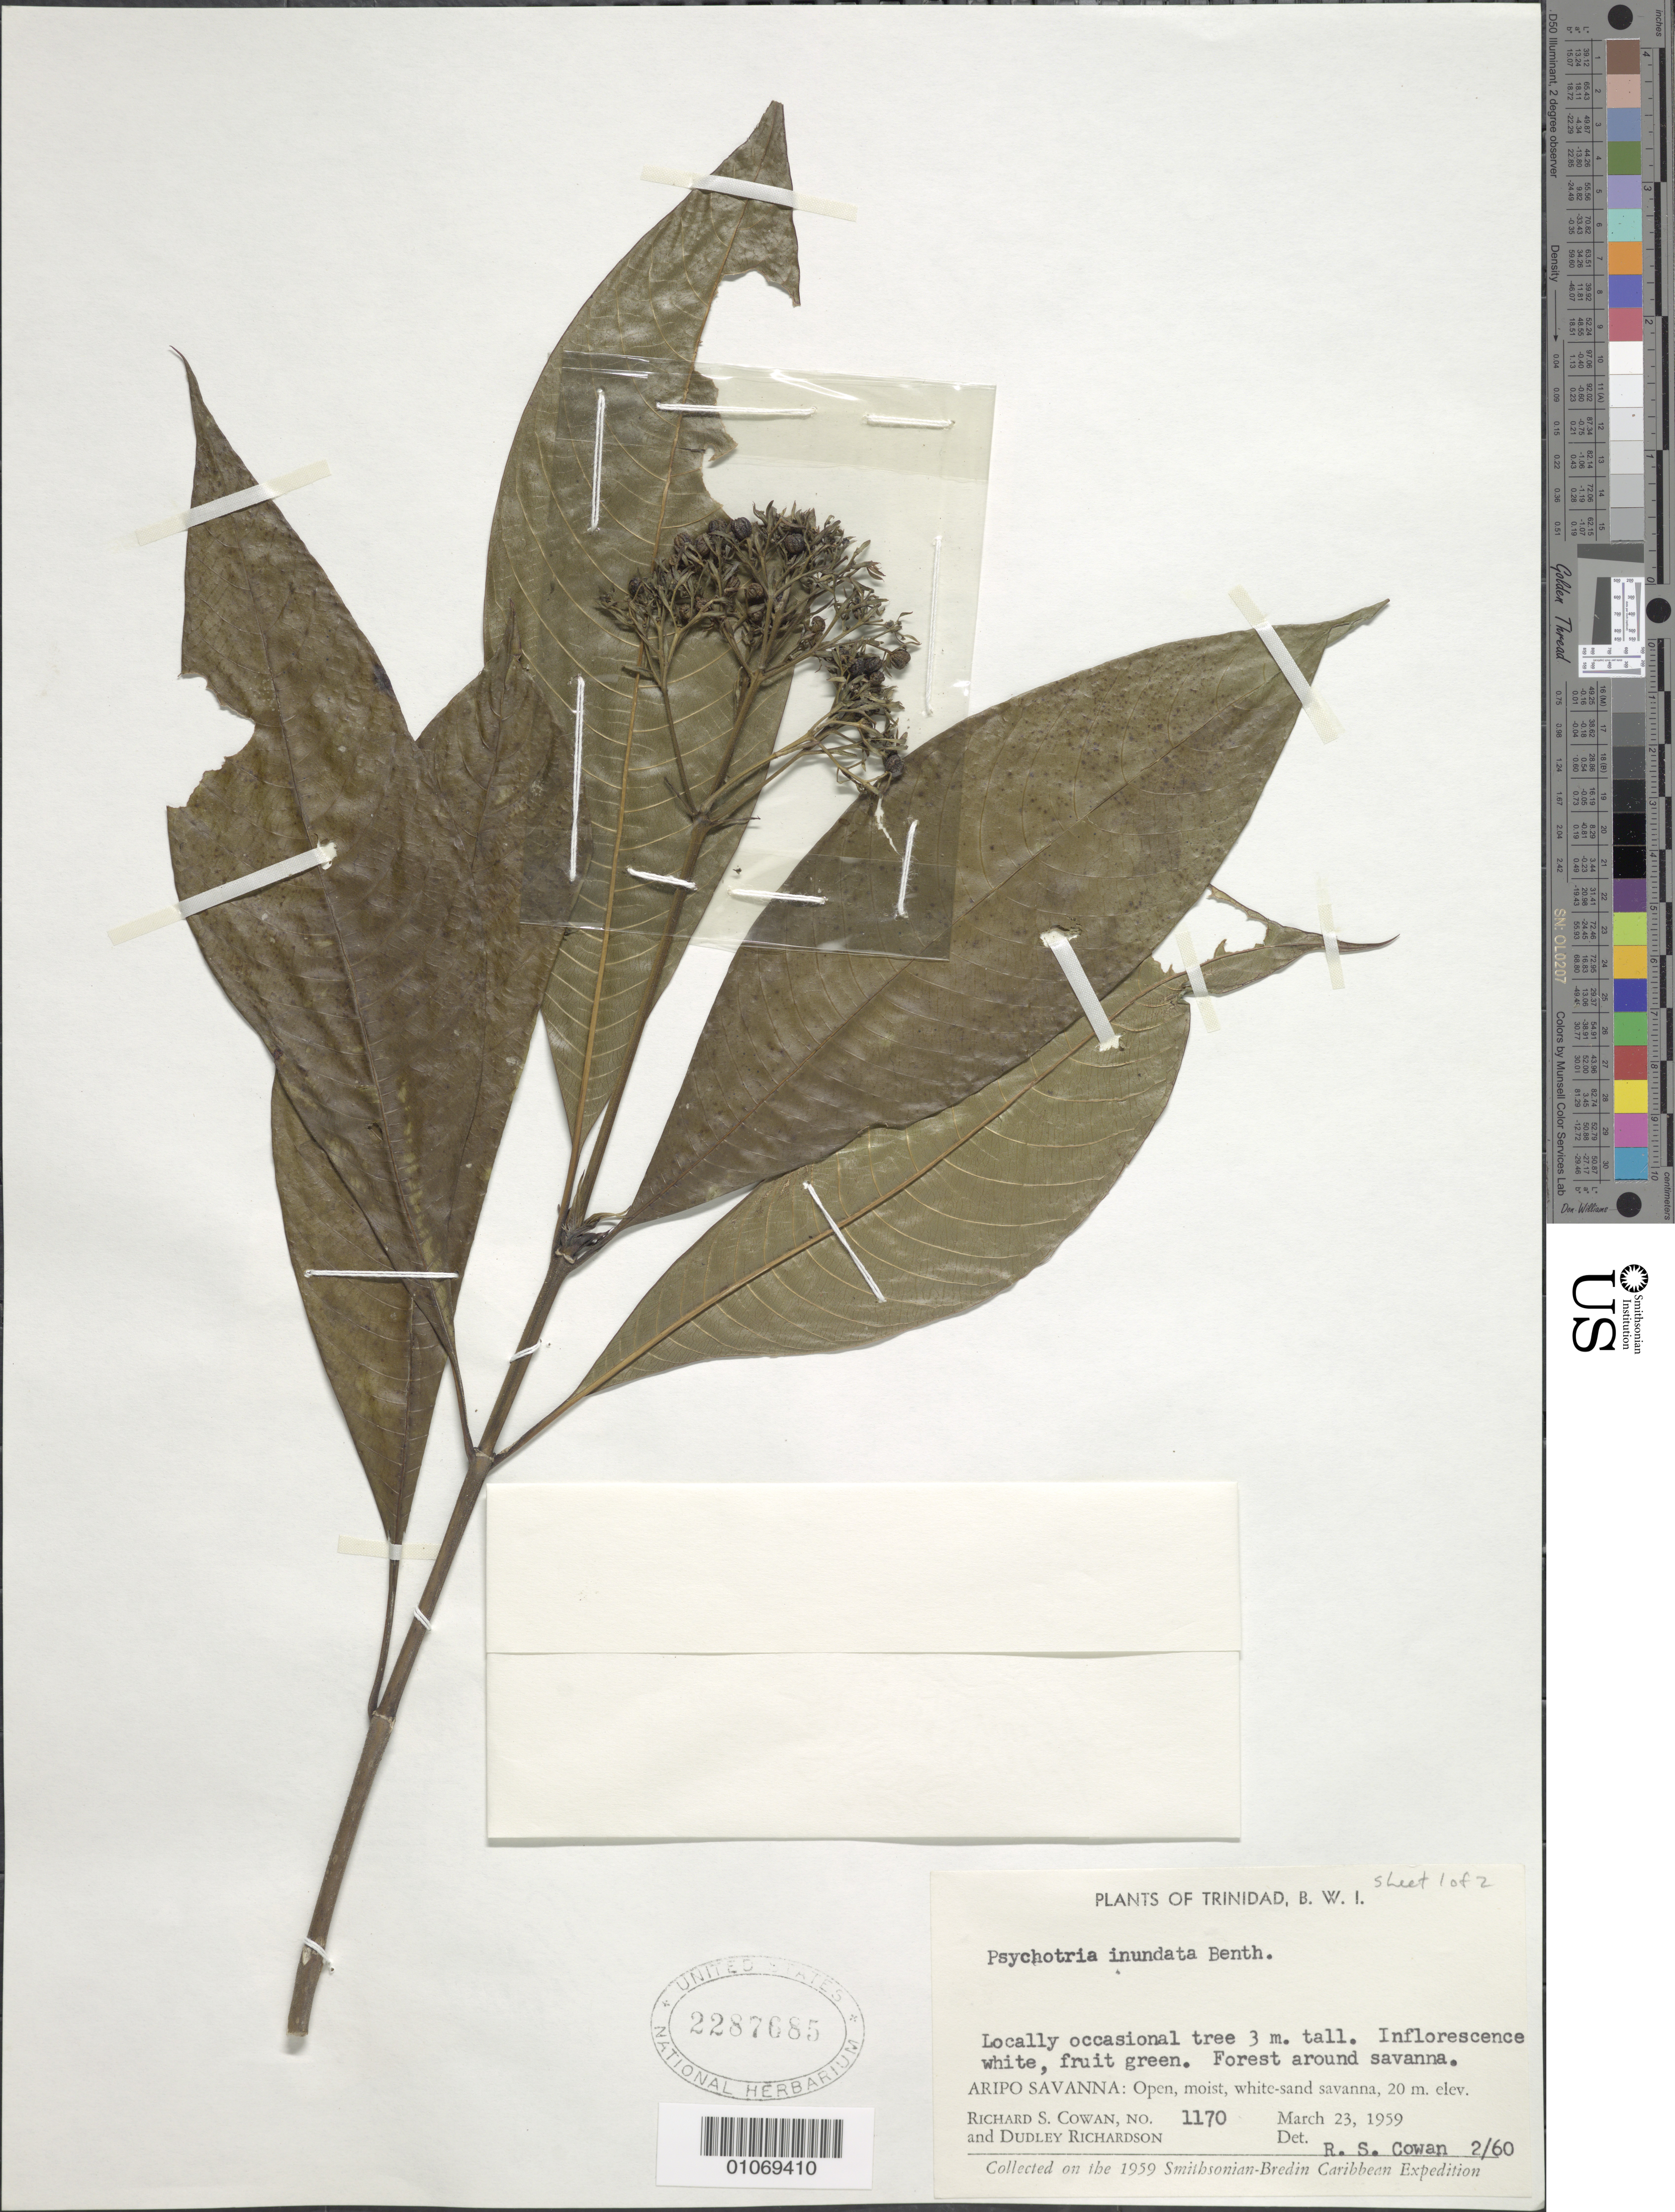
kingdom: Plantae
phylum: Tracheophyta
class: Magnoliopsida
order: Gentianales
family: Rubiaceae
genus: Psychotria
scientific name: Psychotria capitata subsp. amplifolia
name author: (Raeusch.) Steyerm.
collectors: R. S. Cowan & D. Richardson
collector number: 1170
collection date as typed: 23 Mar 1959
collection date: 1959-03-23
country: Trinidad and Tobago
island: Trinidad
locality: Aripo Savanna: open, moist, white-sand savanna. Locally occasional tree. Forest around savanna.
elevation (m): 20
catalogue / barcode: US 2287685